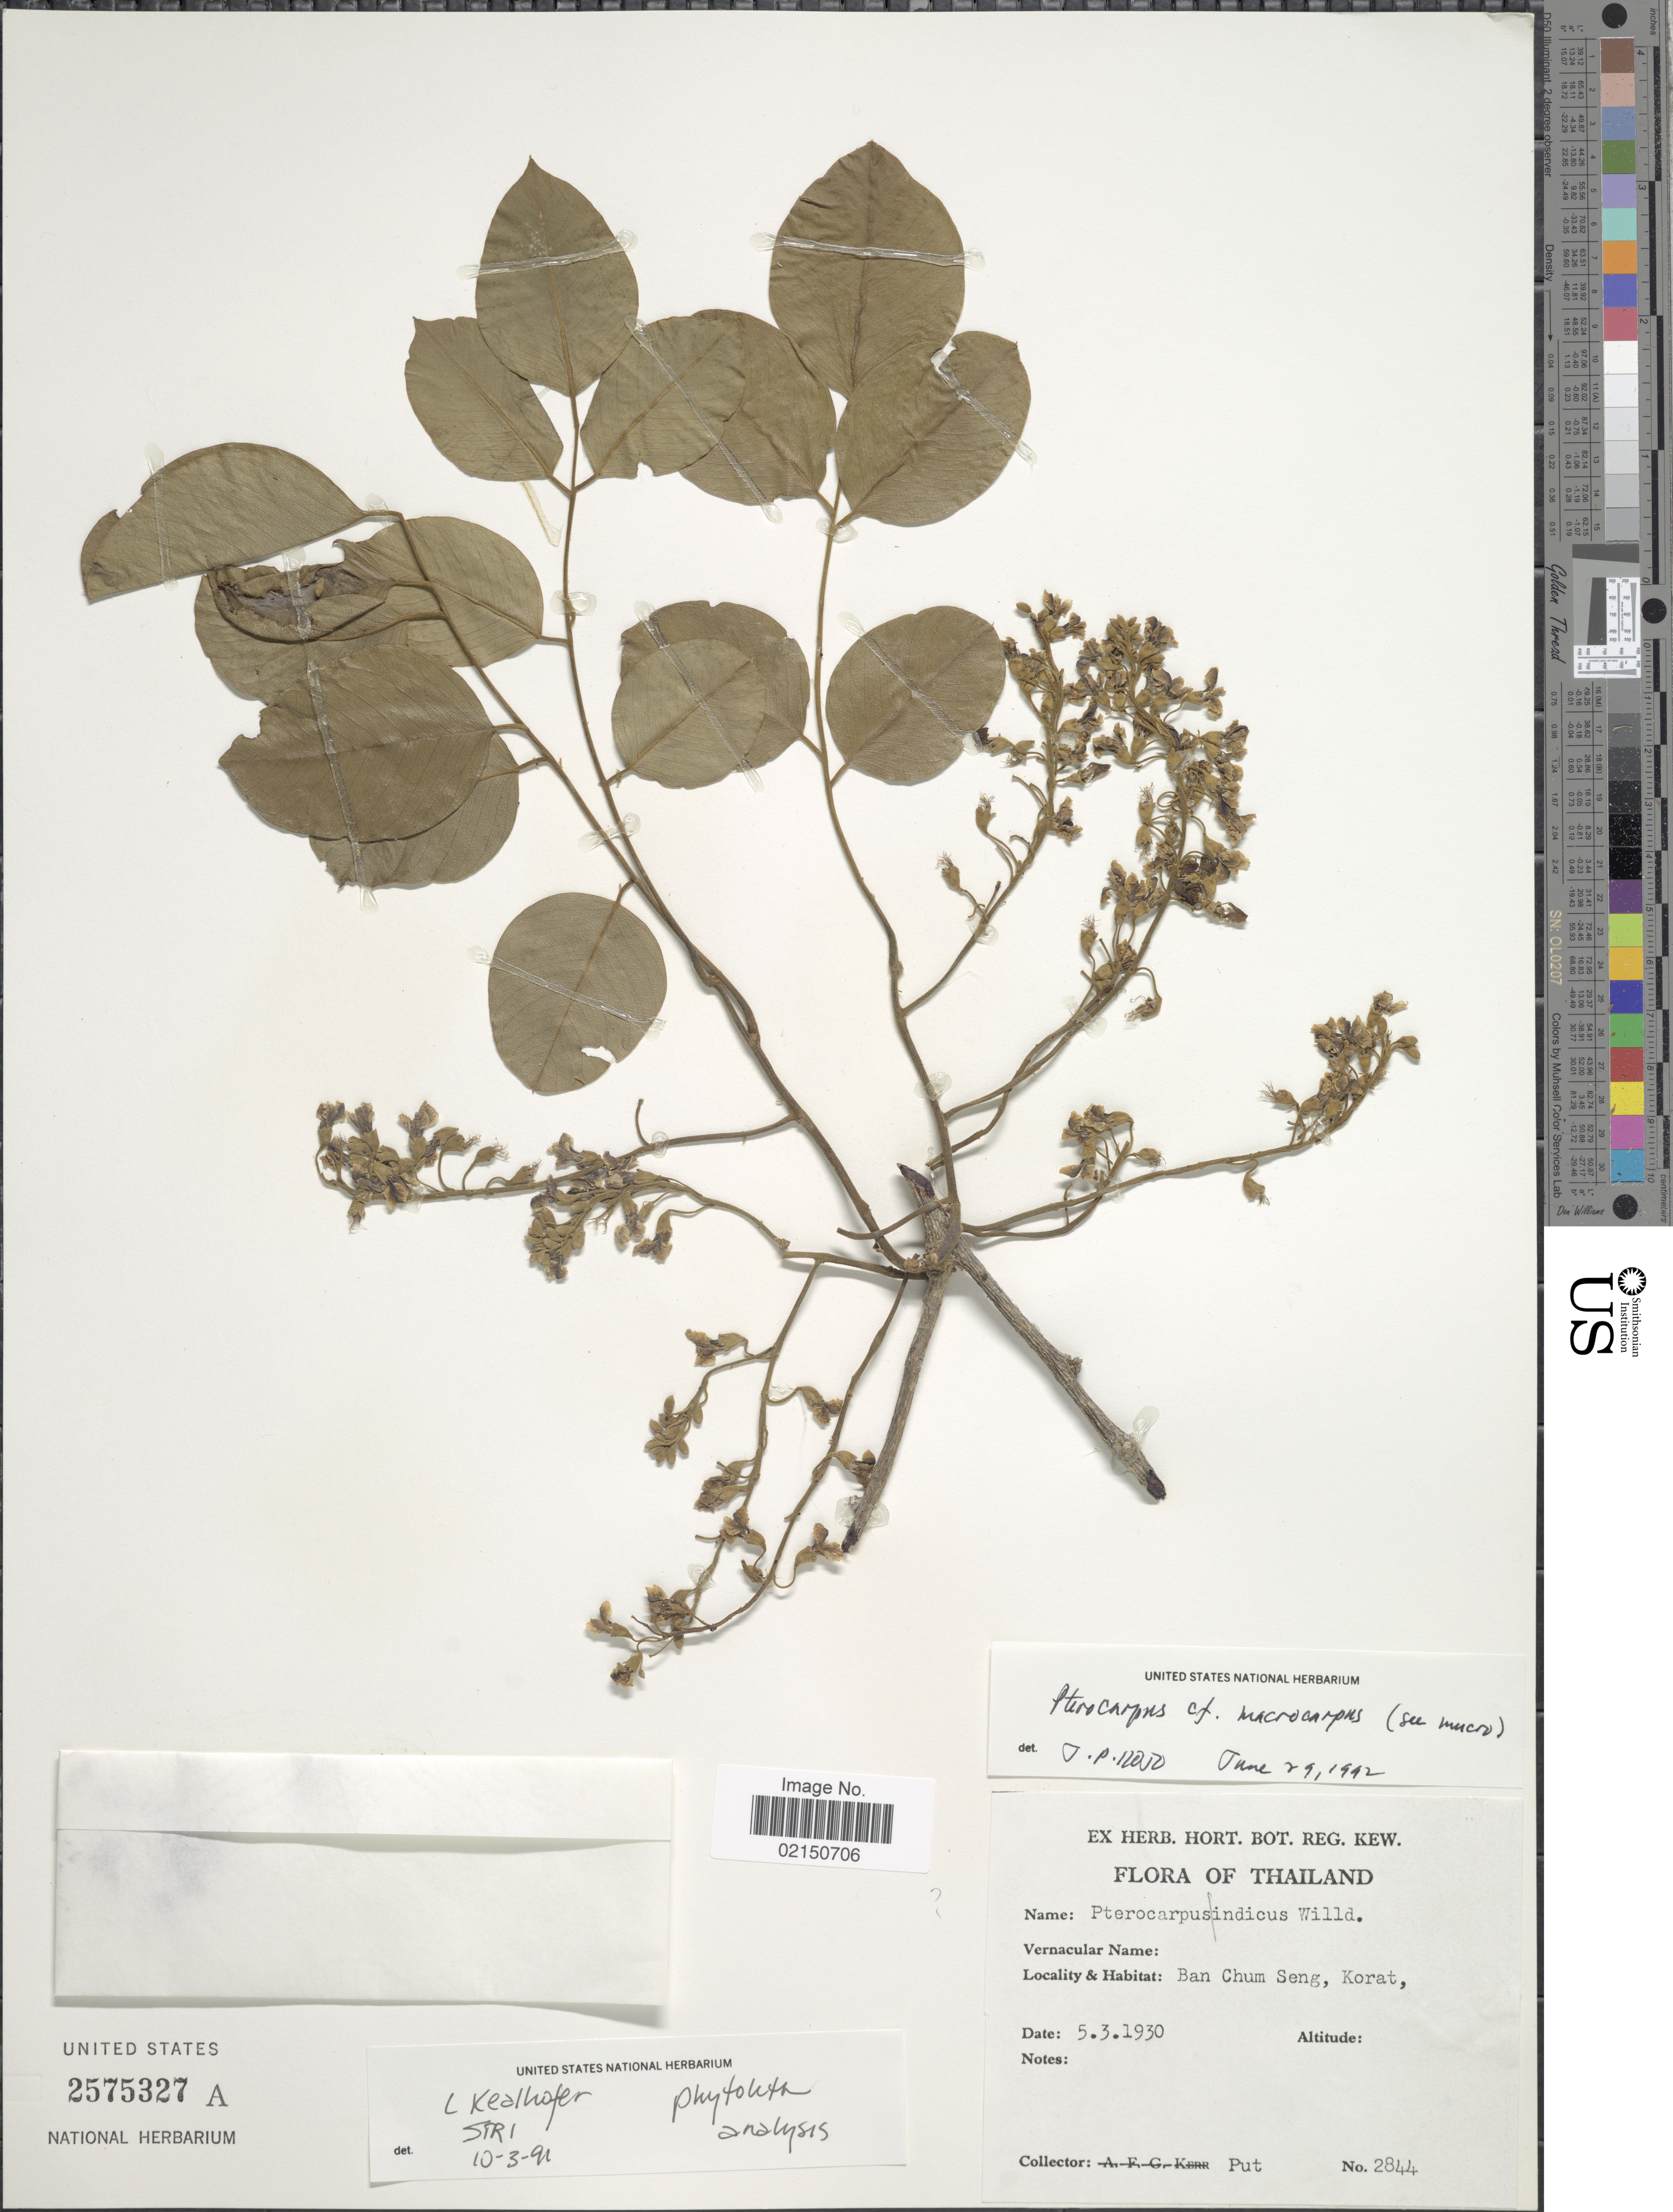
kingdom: Plantae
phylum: Tracheophyta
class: Magnoliopsida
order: Fabales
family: Fabaceae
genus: Pterocarpus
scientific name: Pterocarpus macrocarpus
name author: Kurz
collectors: -. Put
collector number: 2844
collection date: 1930-03-05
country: Thailand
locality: Ban Chum Seng, Korat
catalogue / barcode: US 2575327A